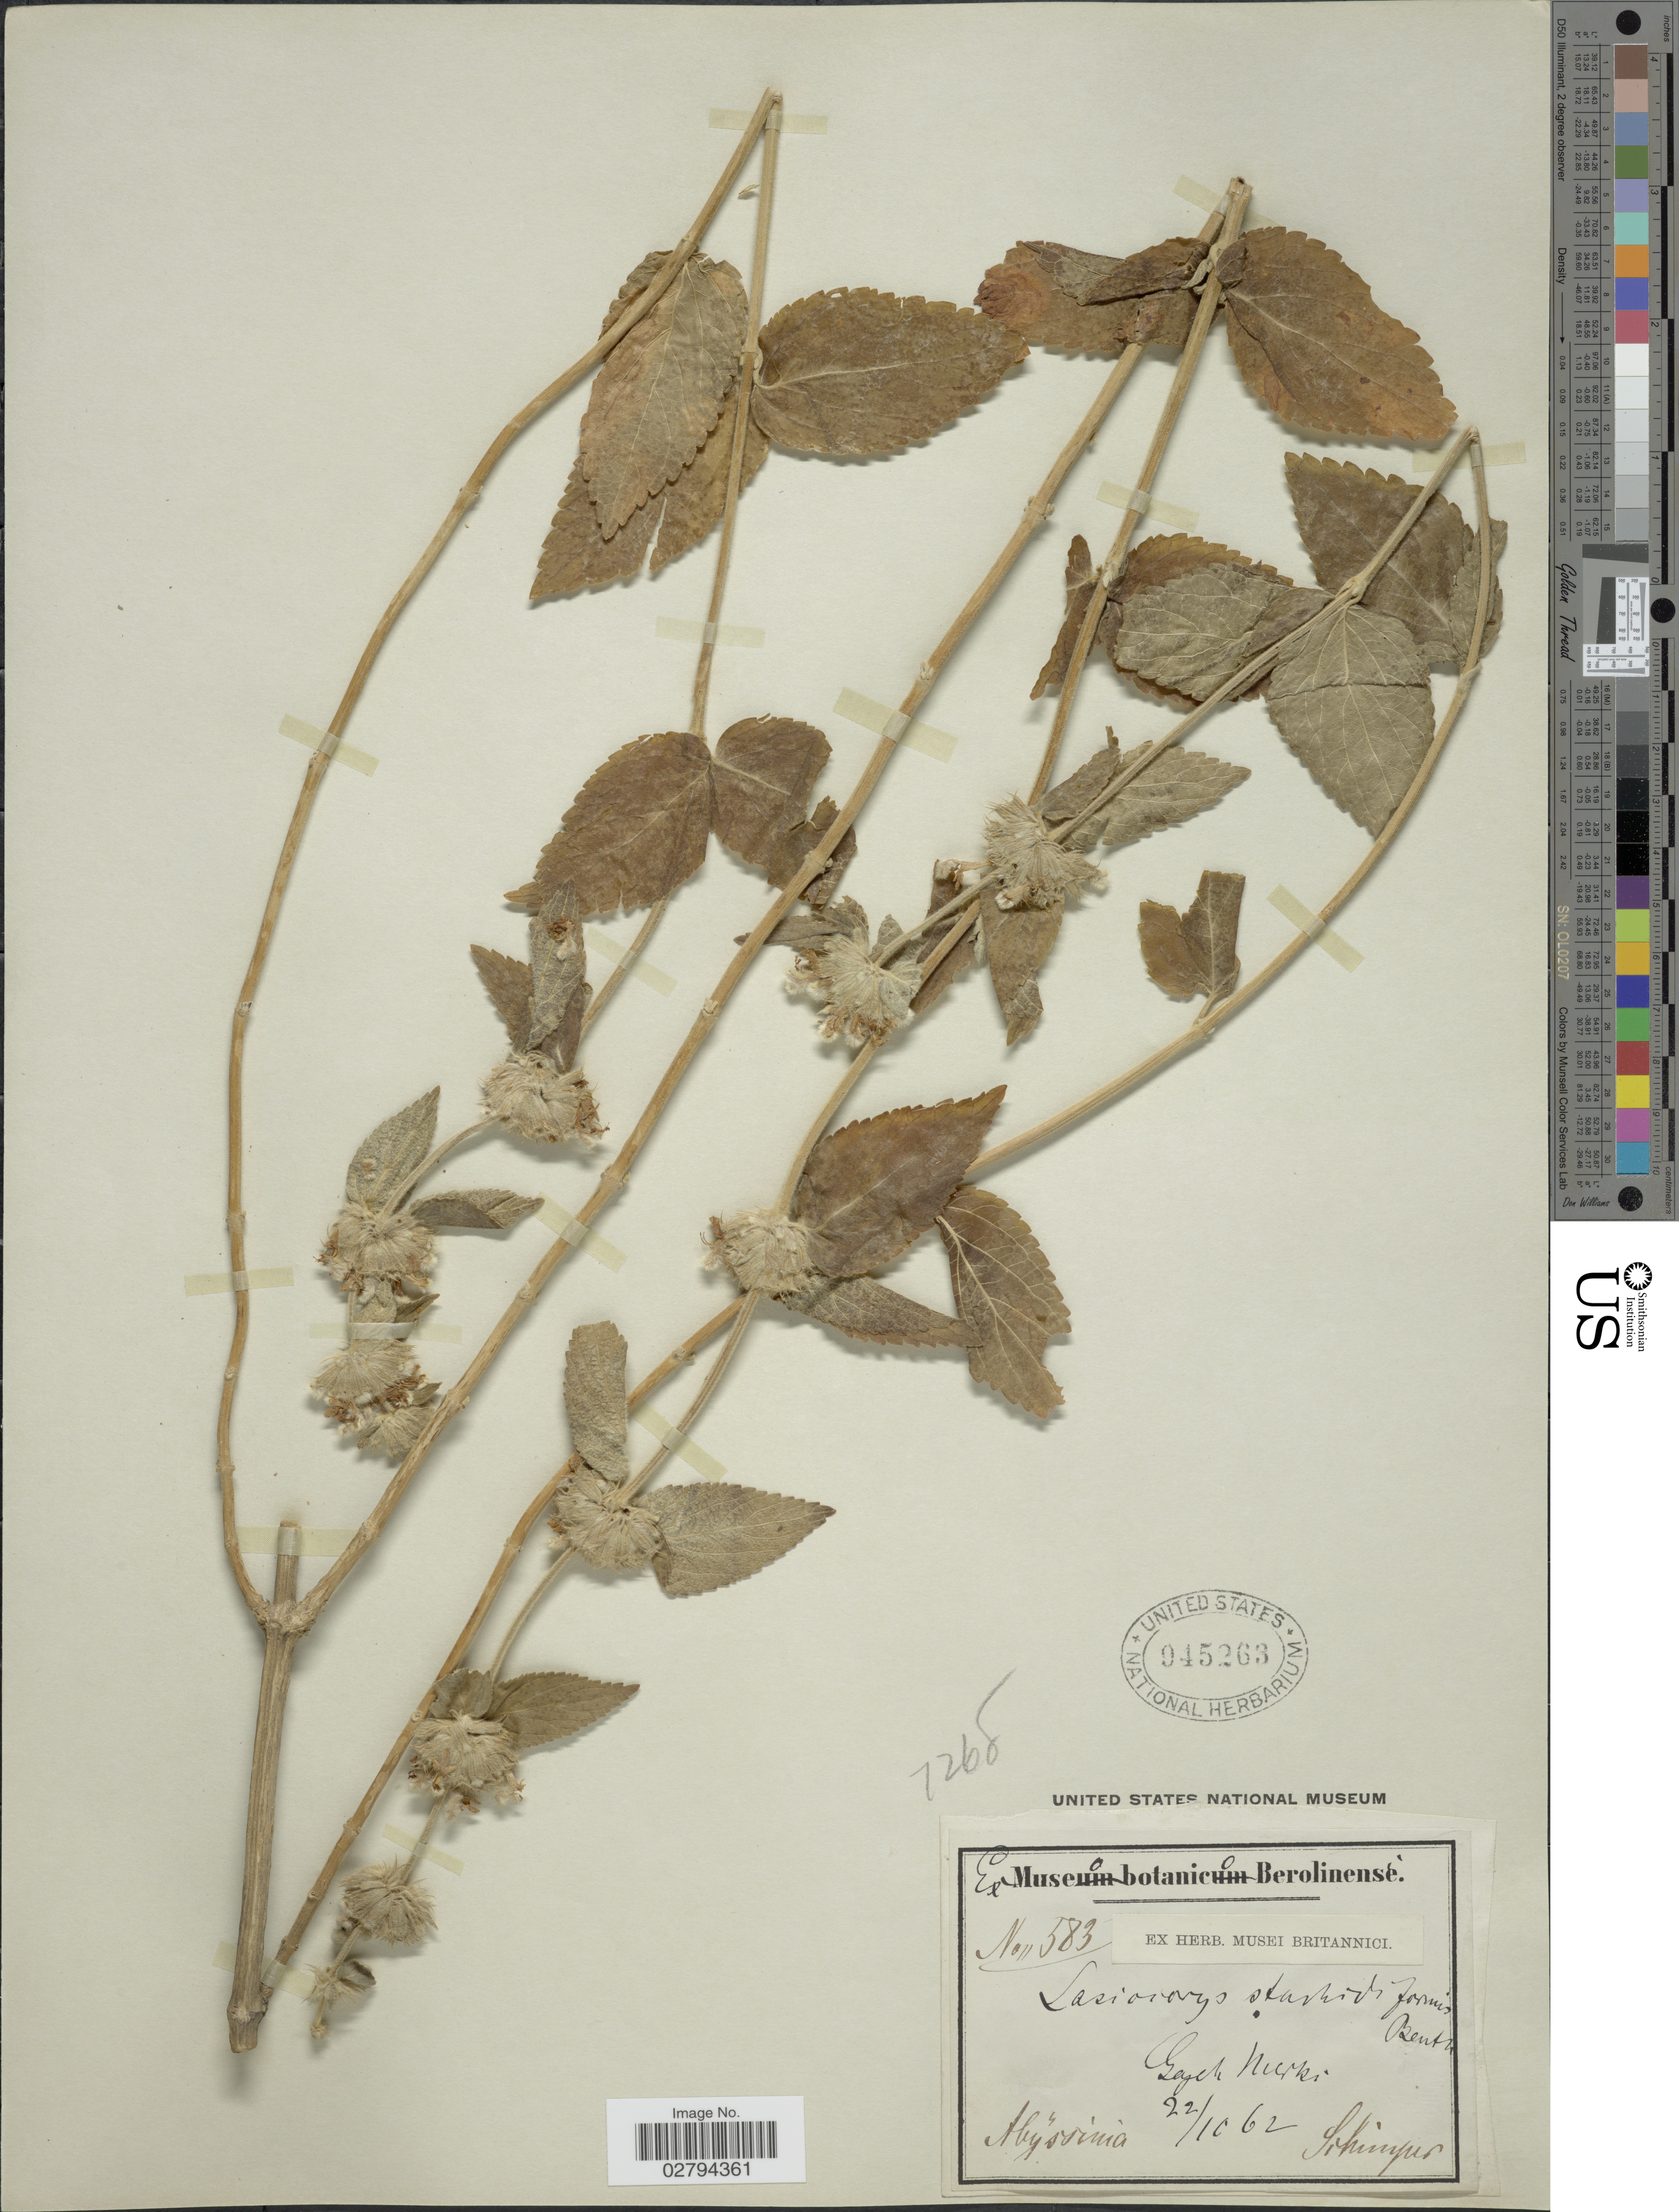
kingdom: Plantae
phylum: Tracheophyta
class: Magnoliopsida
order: Lamiales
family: Lamiaceae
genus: Leucas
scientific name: Leucas stachydiformis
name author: (Benth.) Hochst. ex Briq.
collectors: -. Schimper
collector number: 583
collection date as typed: Transcribed d/m/y: 22/10/62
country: Eritrea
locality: Abyssinia.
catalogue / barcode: US 945263